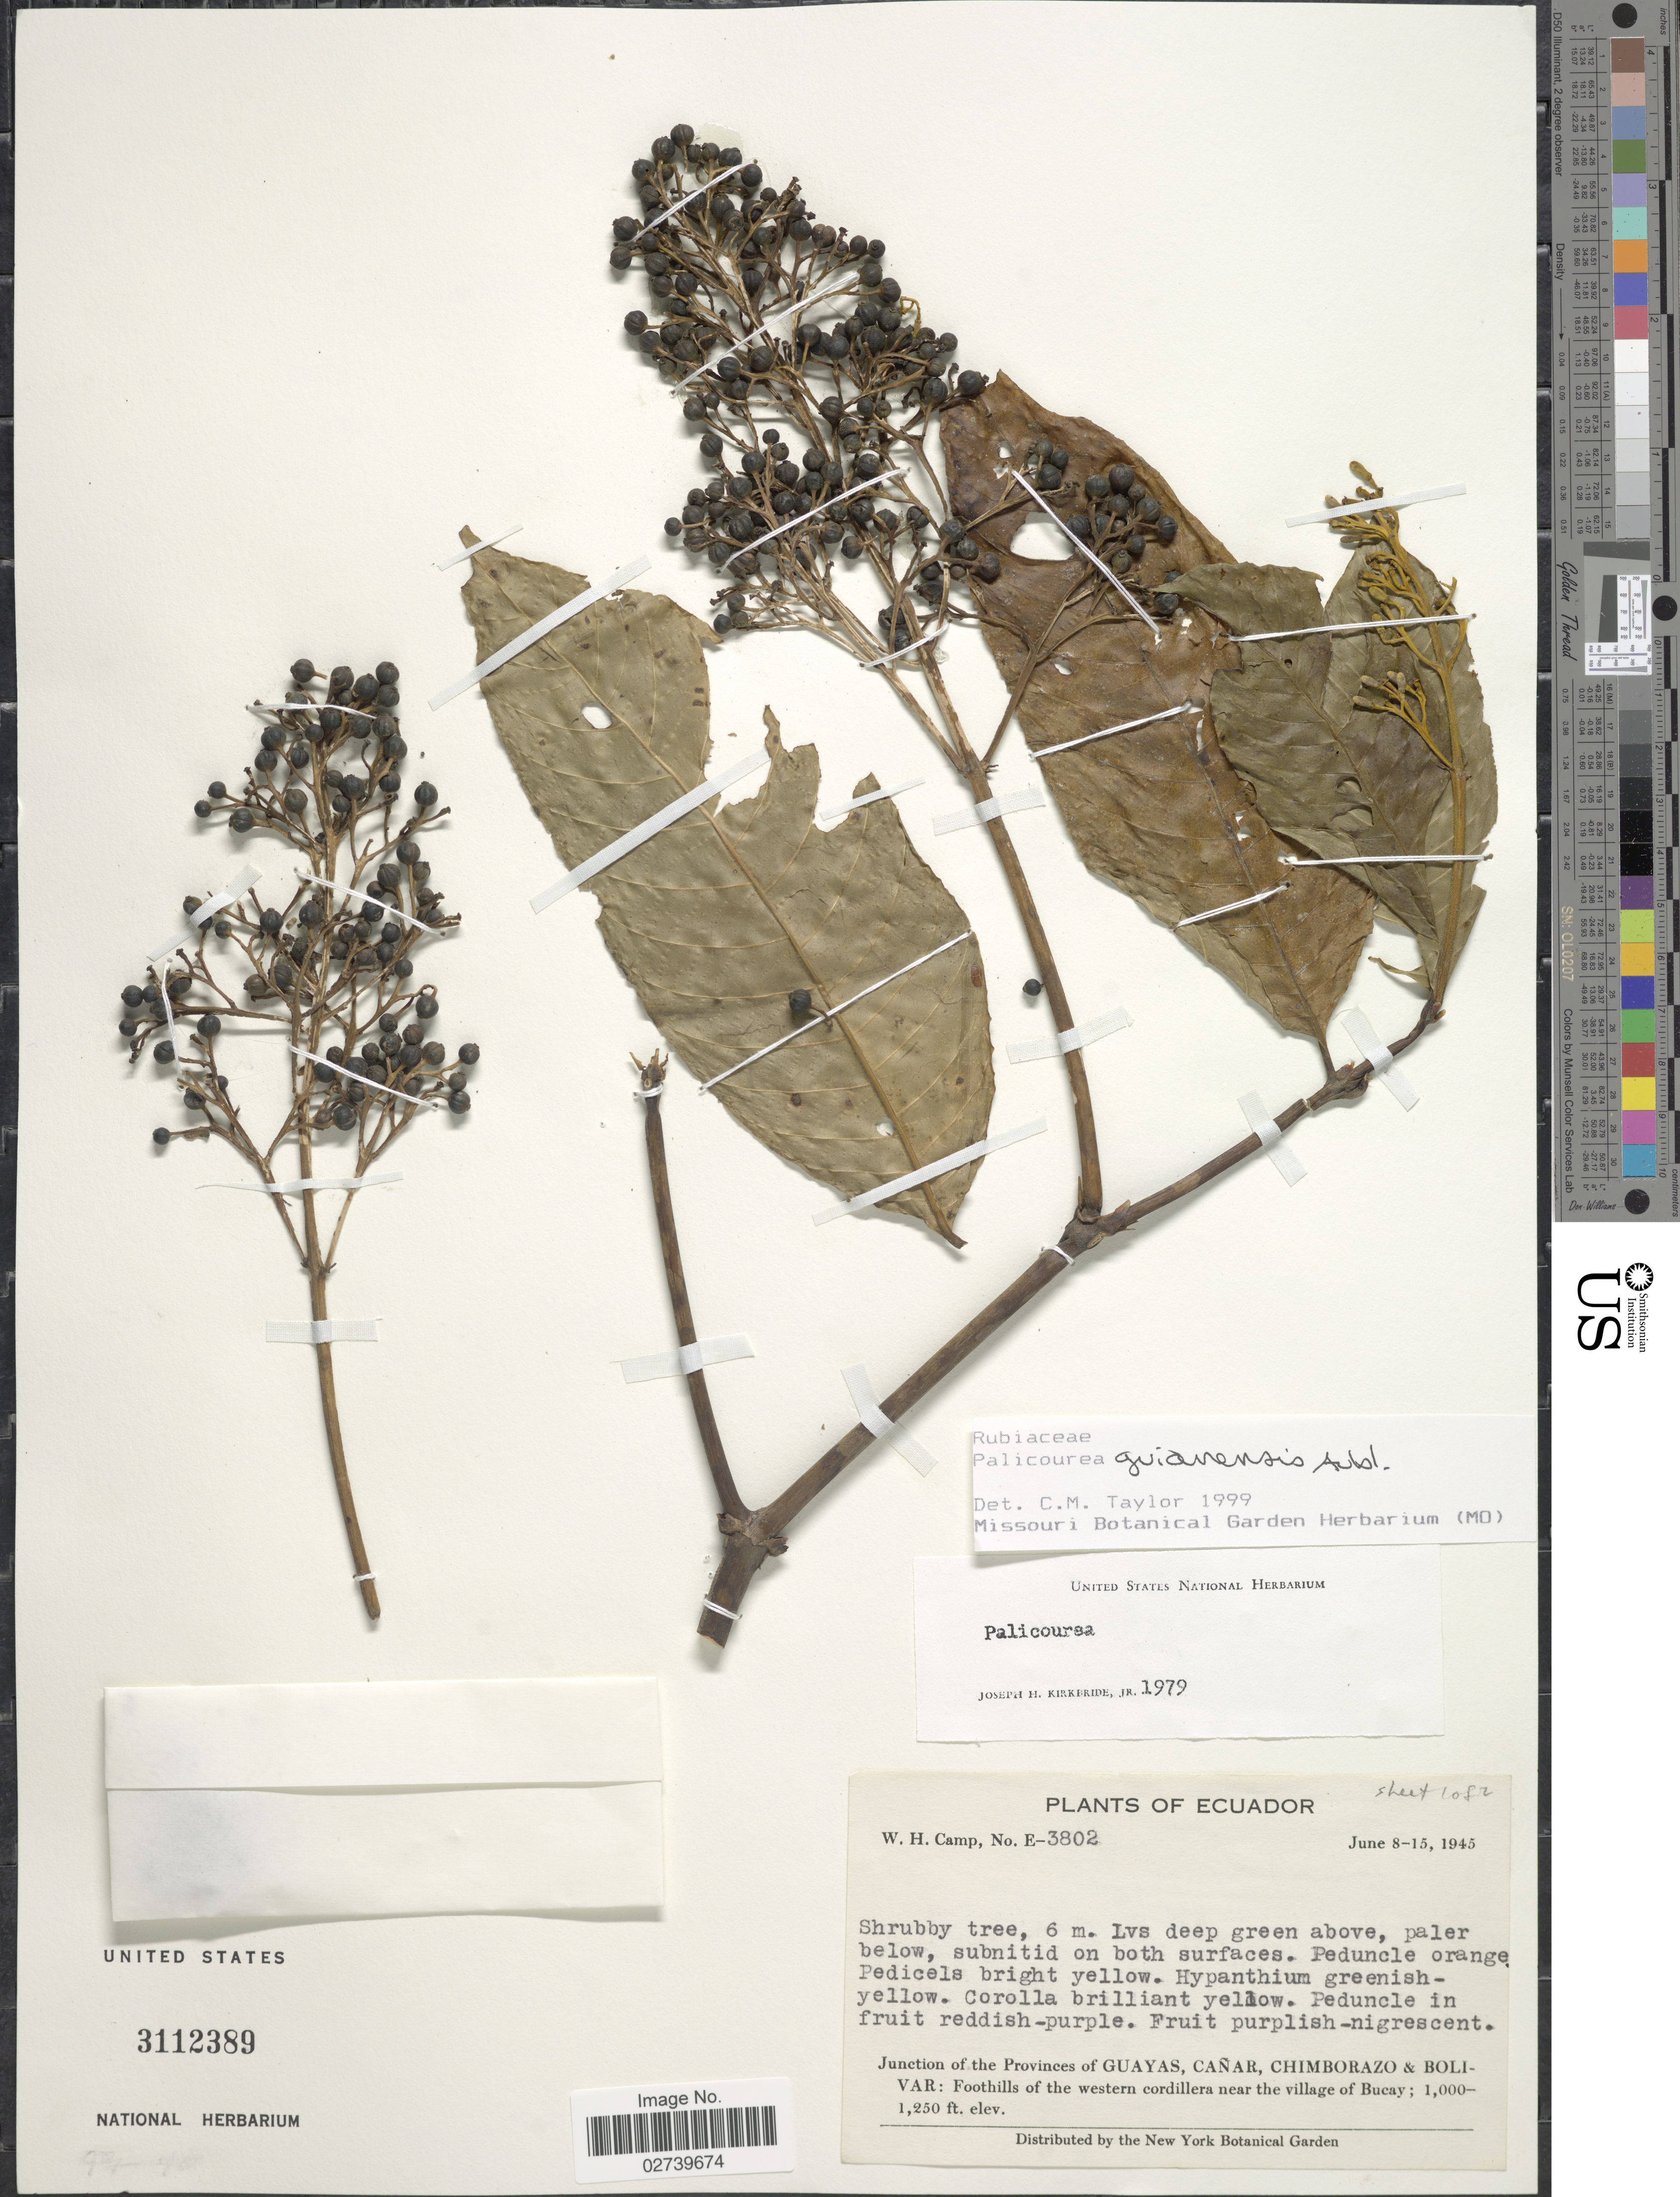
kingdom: Plantae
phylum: Tracheophyta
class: Magnoliopsida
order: Gentianales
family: Rubiaceae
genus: Palicourea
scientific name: Palicourea guianensis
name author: Aubl.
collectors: W. H. Camp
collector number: E-3802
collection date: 1945-06-08/1945-06-15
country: Ecuador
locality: Junction of the Provinces of Guayas, Canar, Chimborazo & Bolivar: Foothills of the western cordillera near the village of Bucay.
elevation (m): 305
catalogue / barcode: US 3112389